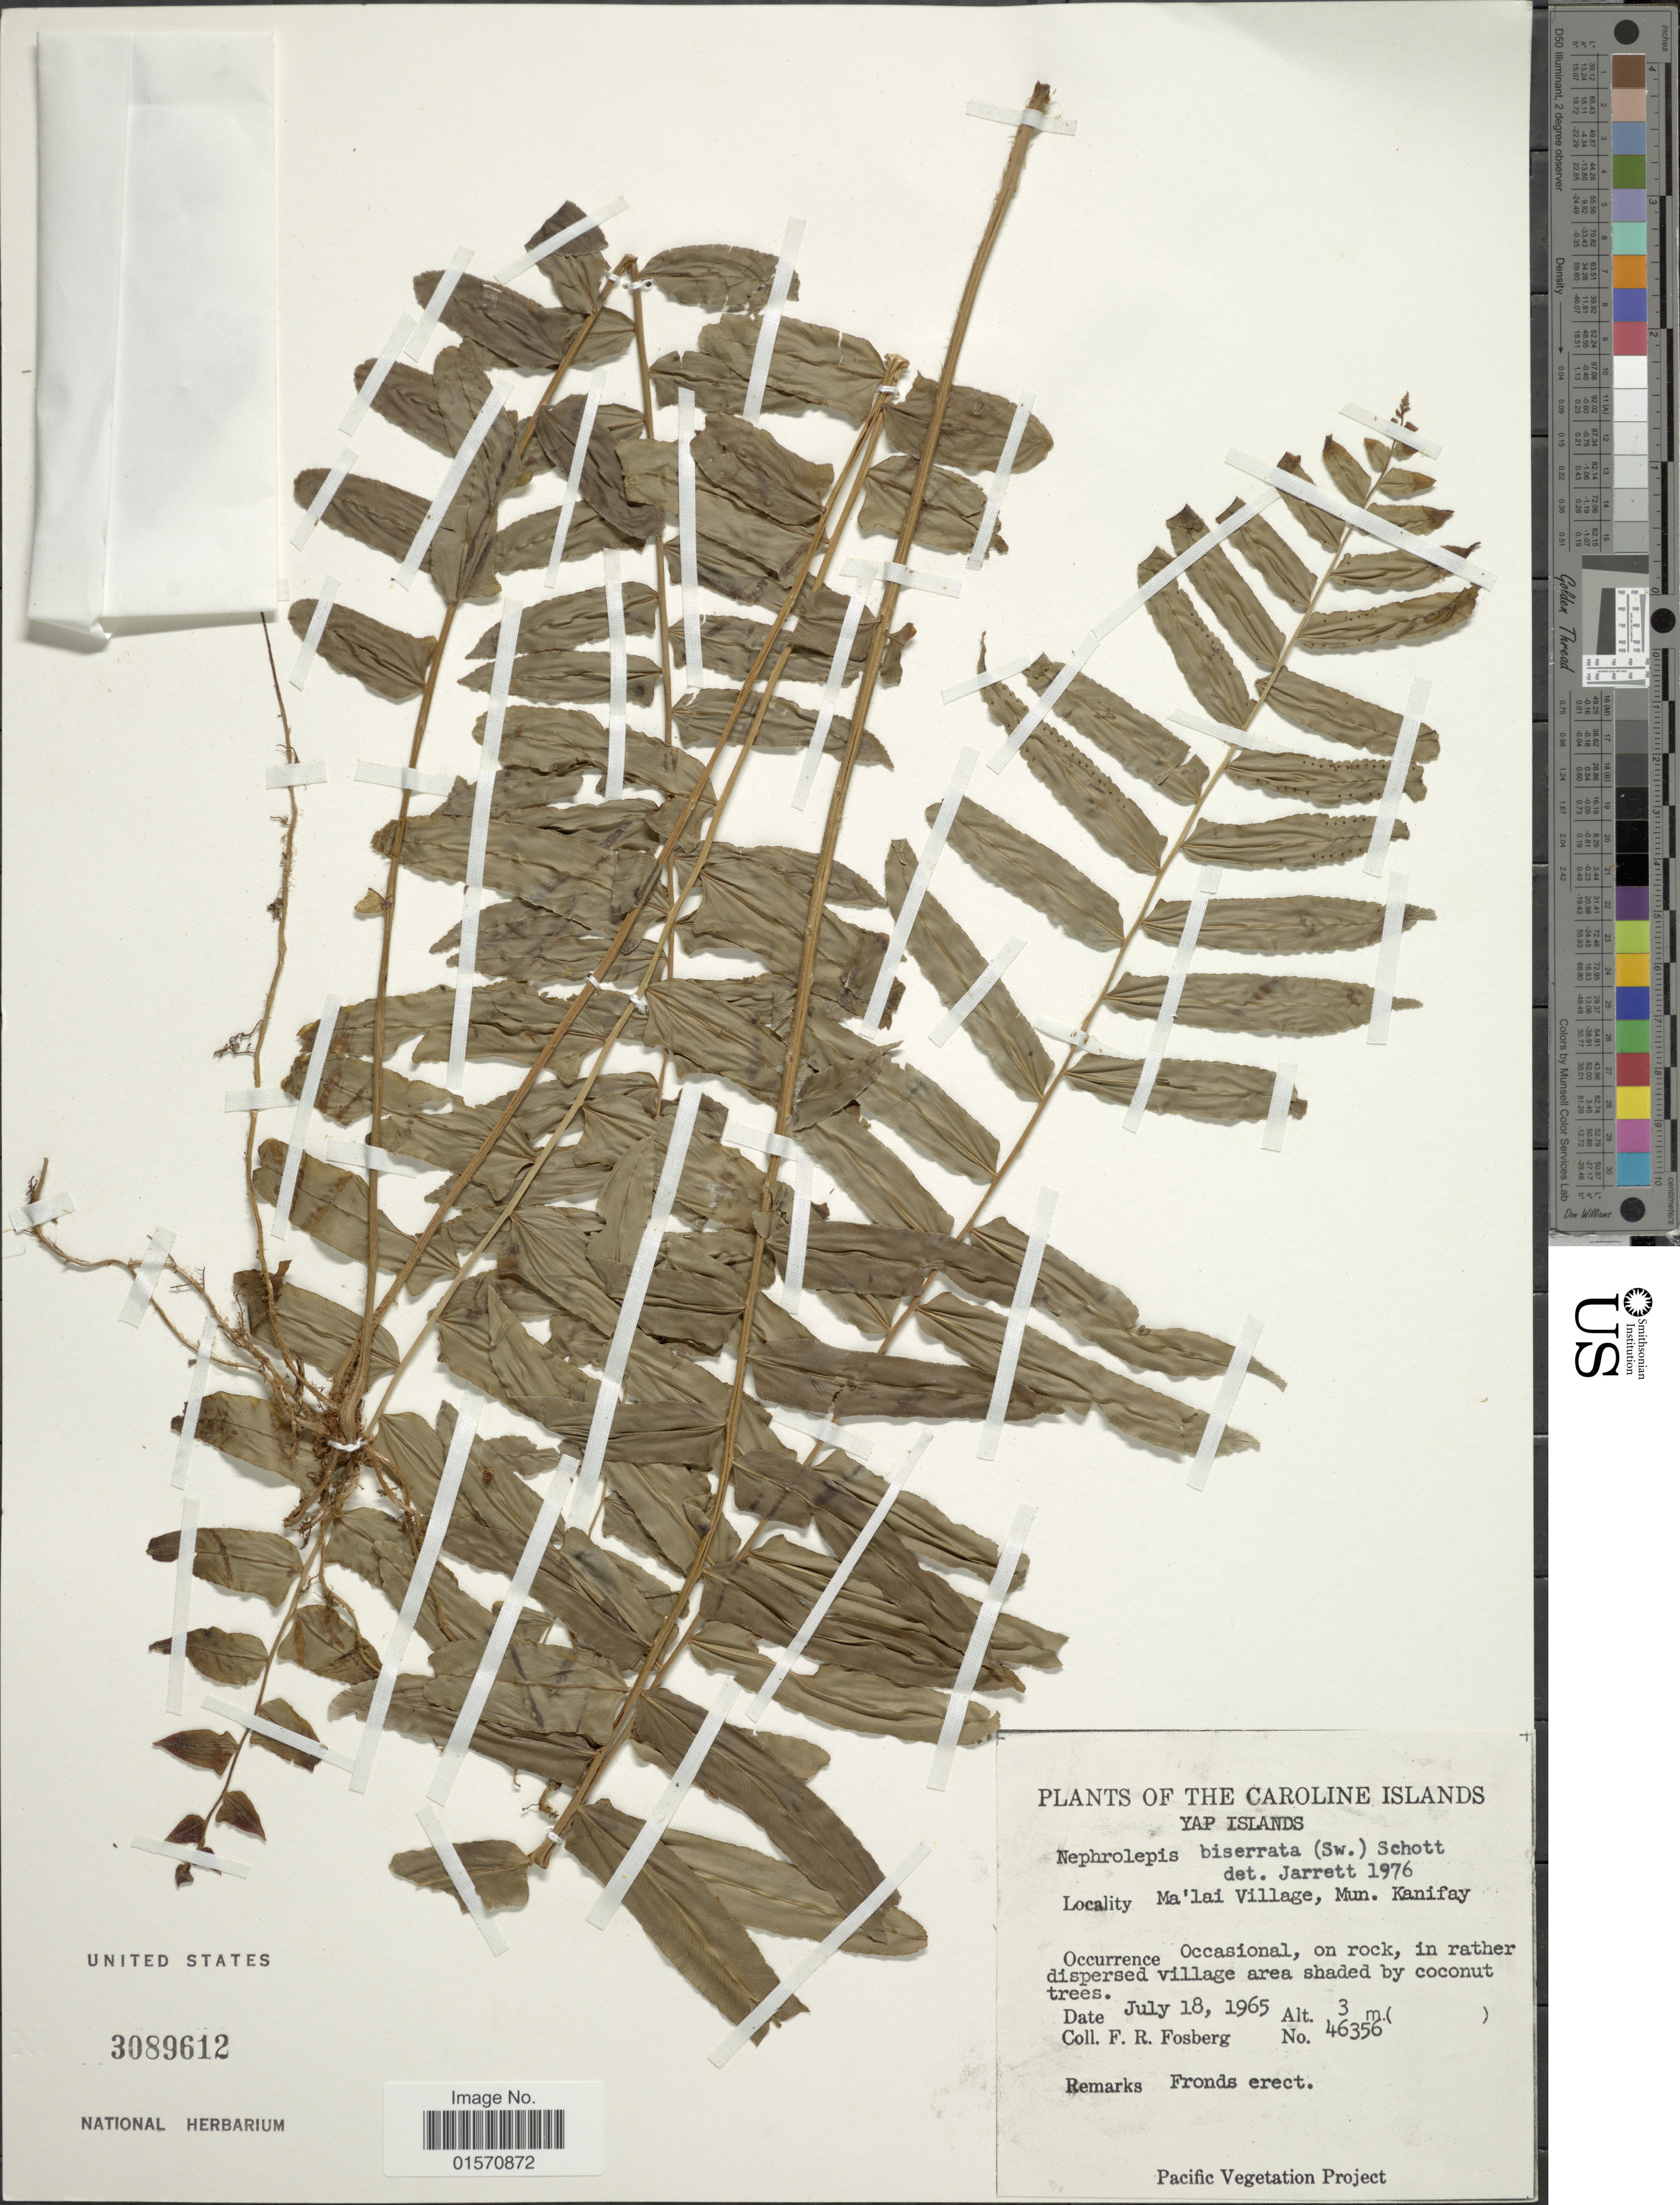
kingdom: Plantae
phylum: Tracheophyta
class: Polypodiopsida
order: Polypodiales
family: Nephrolepidaceae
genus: Nephrolepis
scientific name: Nephrolepis biserrata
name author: (Sw.) Schott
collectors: F. R. Fosberg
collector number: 46356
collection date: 1965-07-18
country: Micronesia, Federated States of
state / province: Yap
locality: Caroline Islands. Yap Islands. Ma'lai Village, Mun. Kanifay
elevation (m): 3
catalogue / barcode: US 3089612